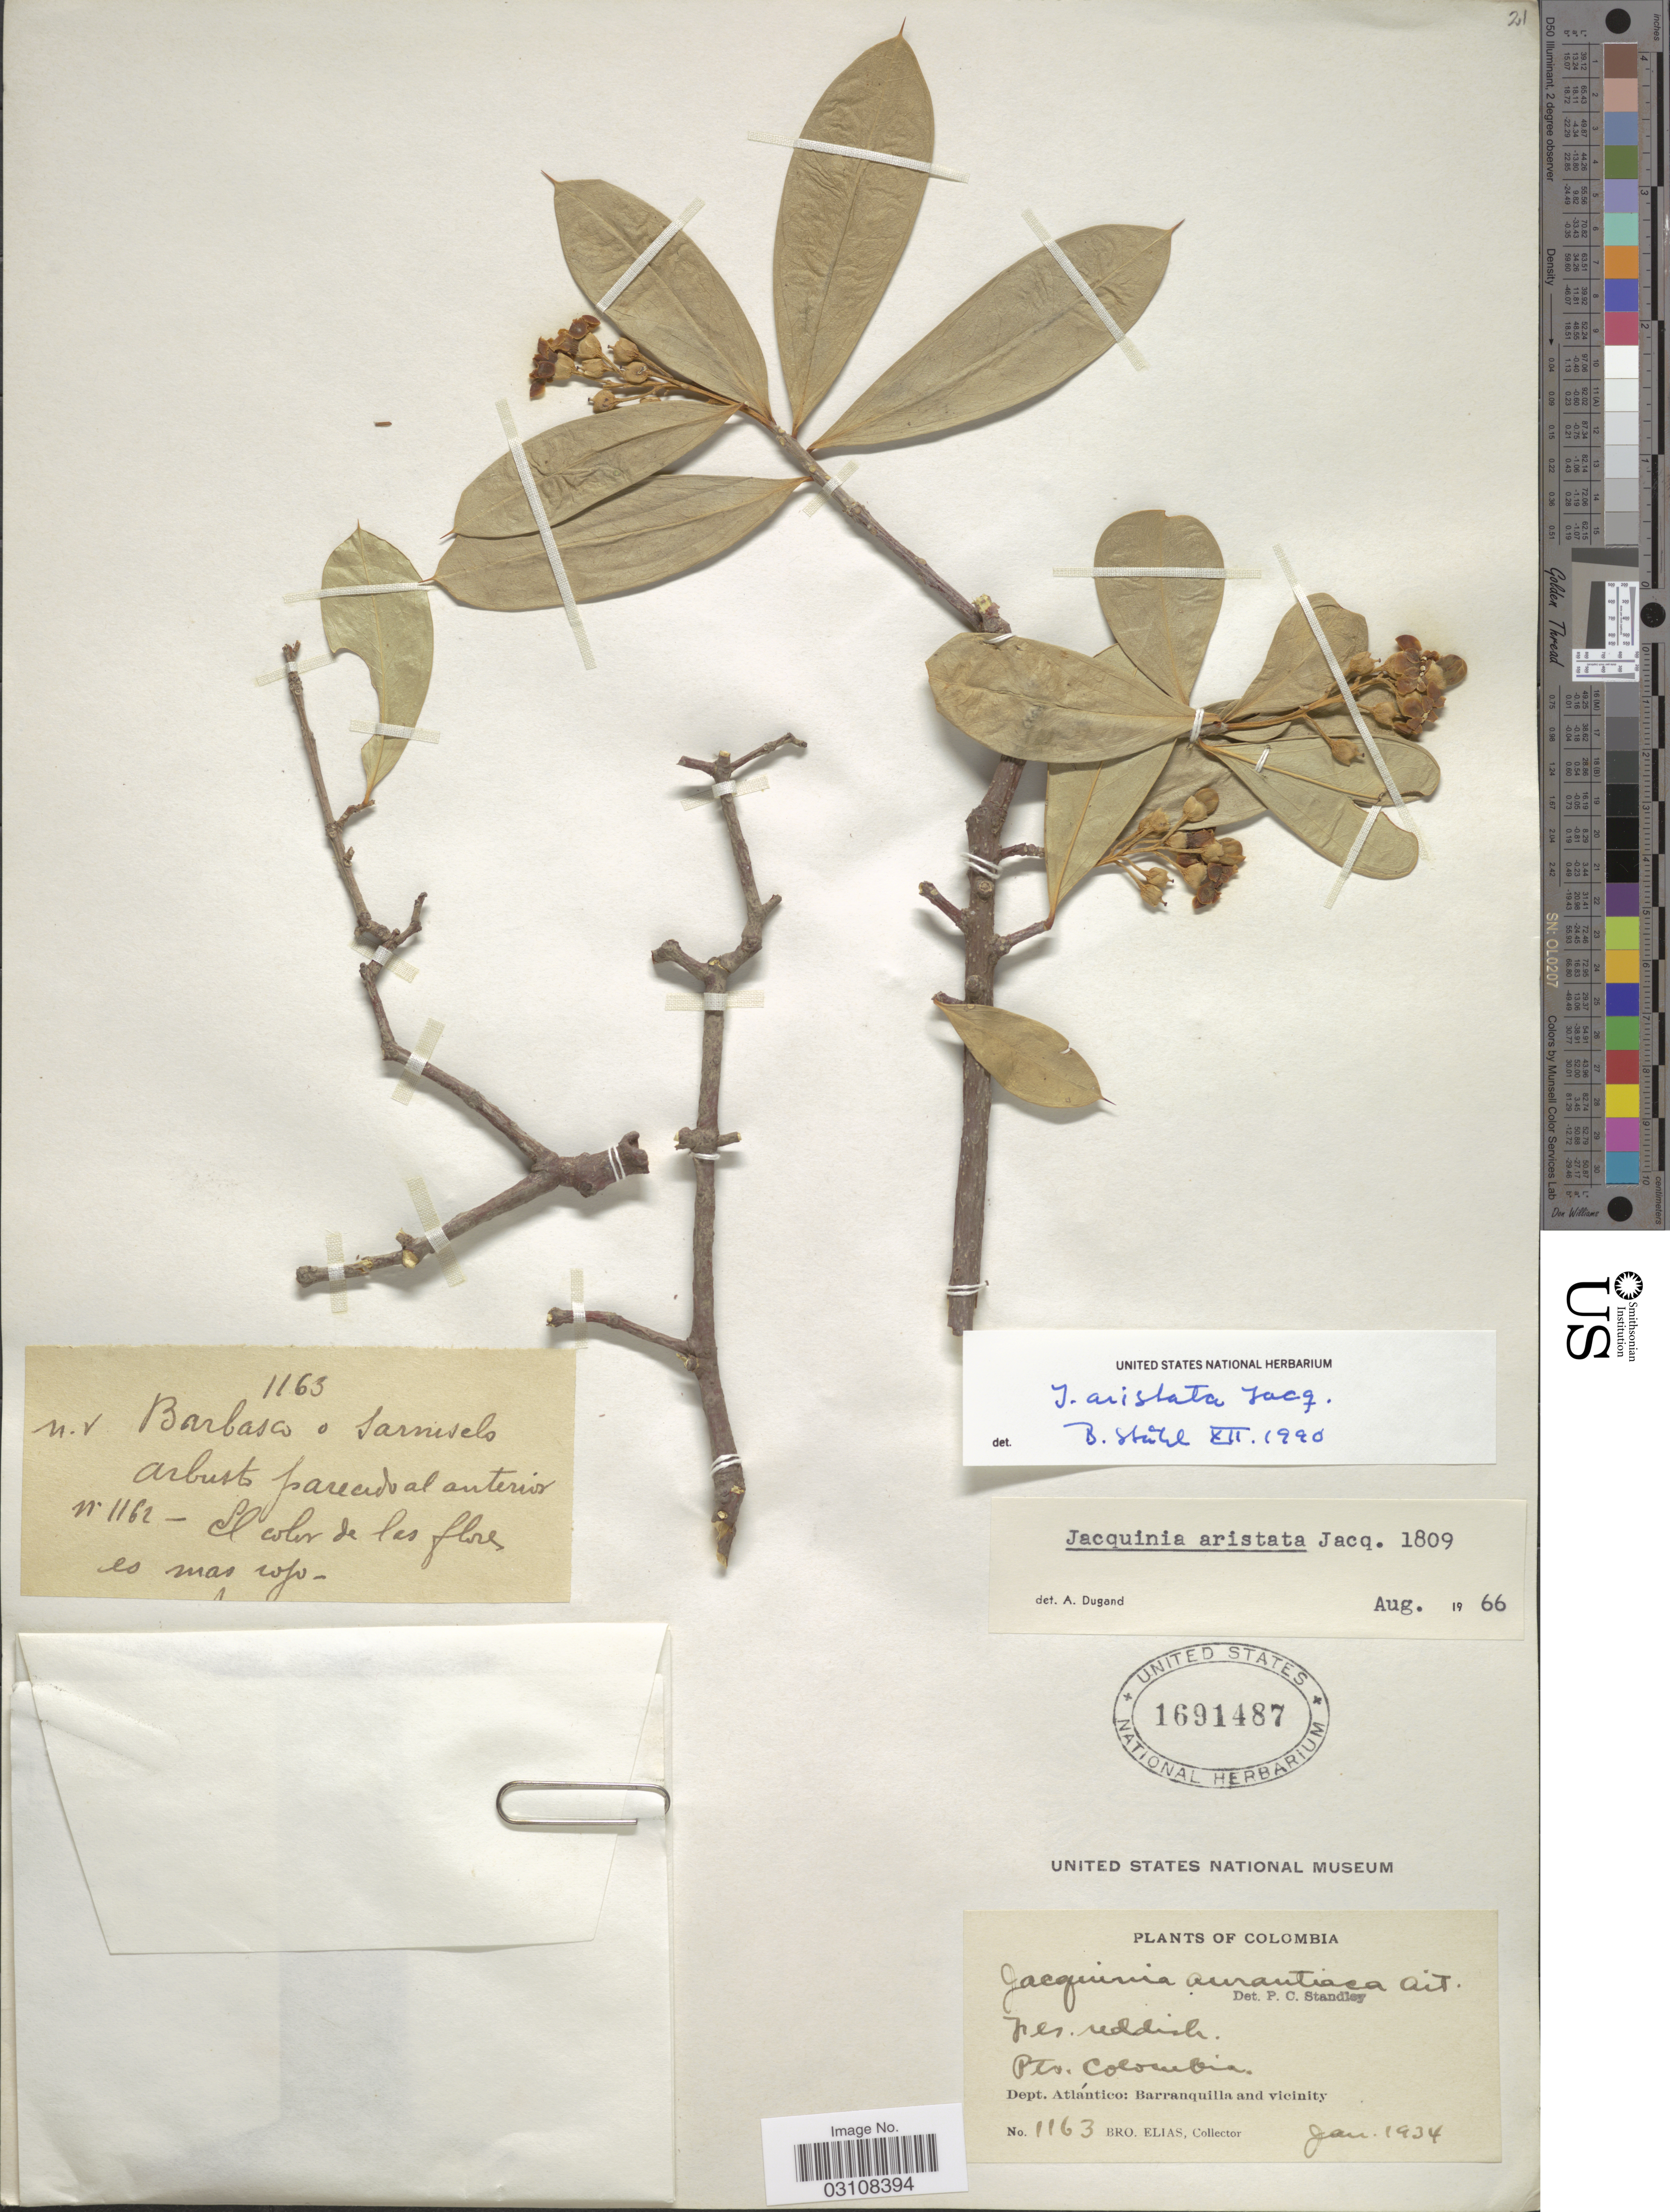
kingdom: Plantae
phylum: Tracheophyta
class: Magnoliopsida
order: Ericales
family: Primulaceae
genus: Bonellia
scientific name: Bonellia frutescens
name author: (Mill.) B. Ståhl & Källersjö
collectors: Bro. Elias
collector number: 1163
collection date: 1934-01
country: Colombia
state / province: Atlántico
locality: Pto. Colombia. Dept. Atlántico: Barranquilla and vicinity.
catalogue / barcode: US 1691487